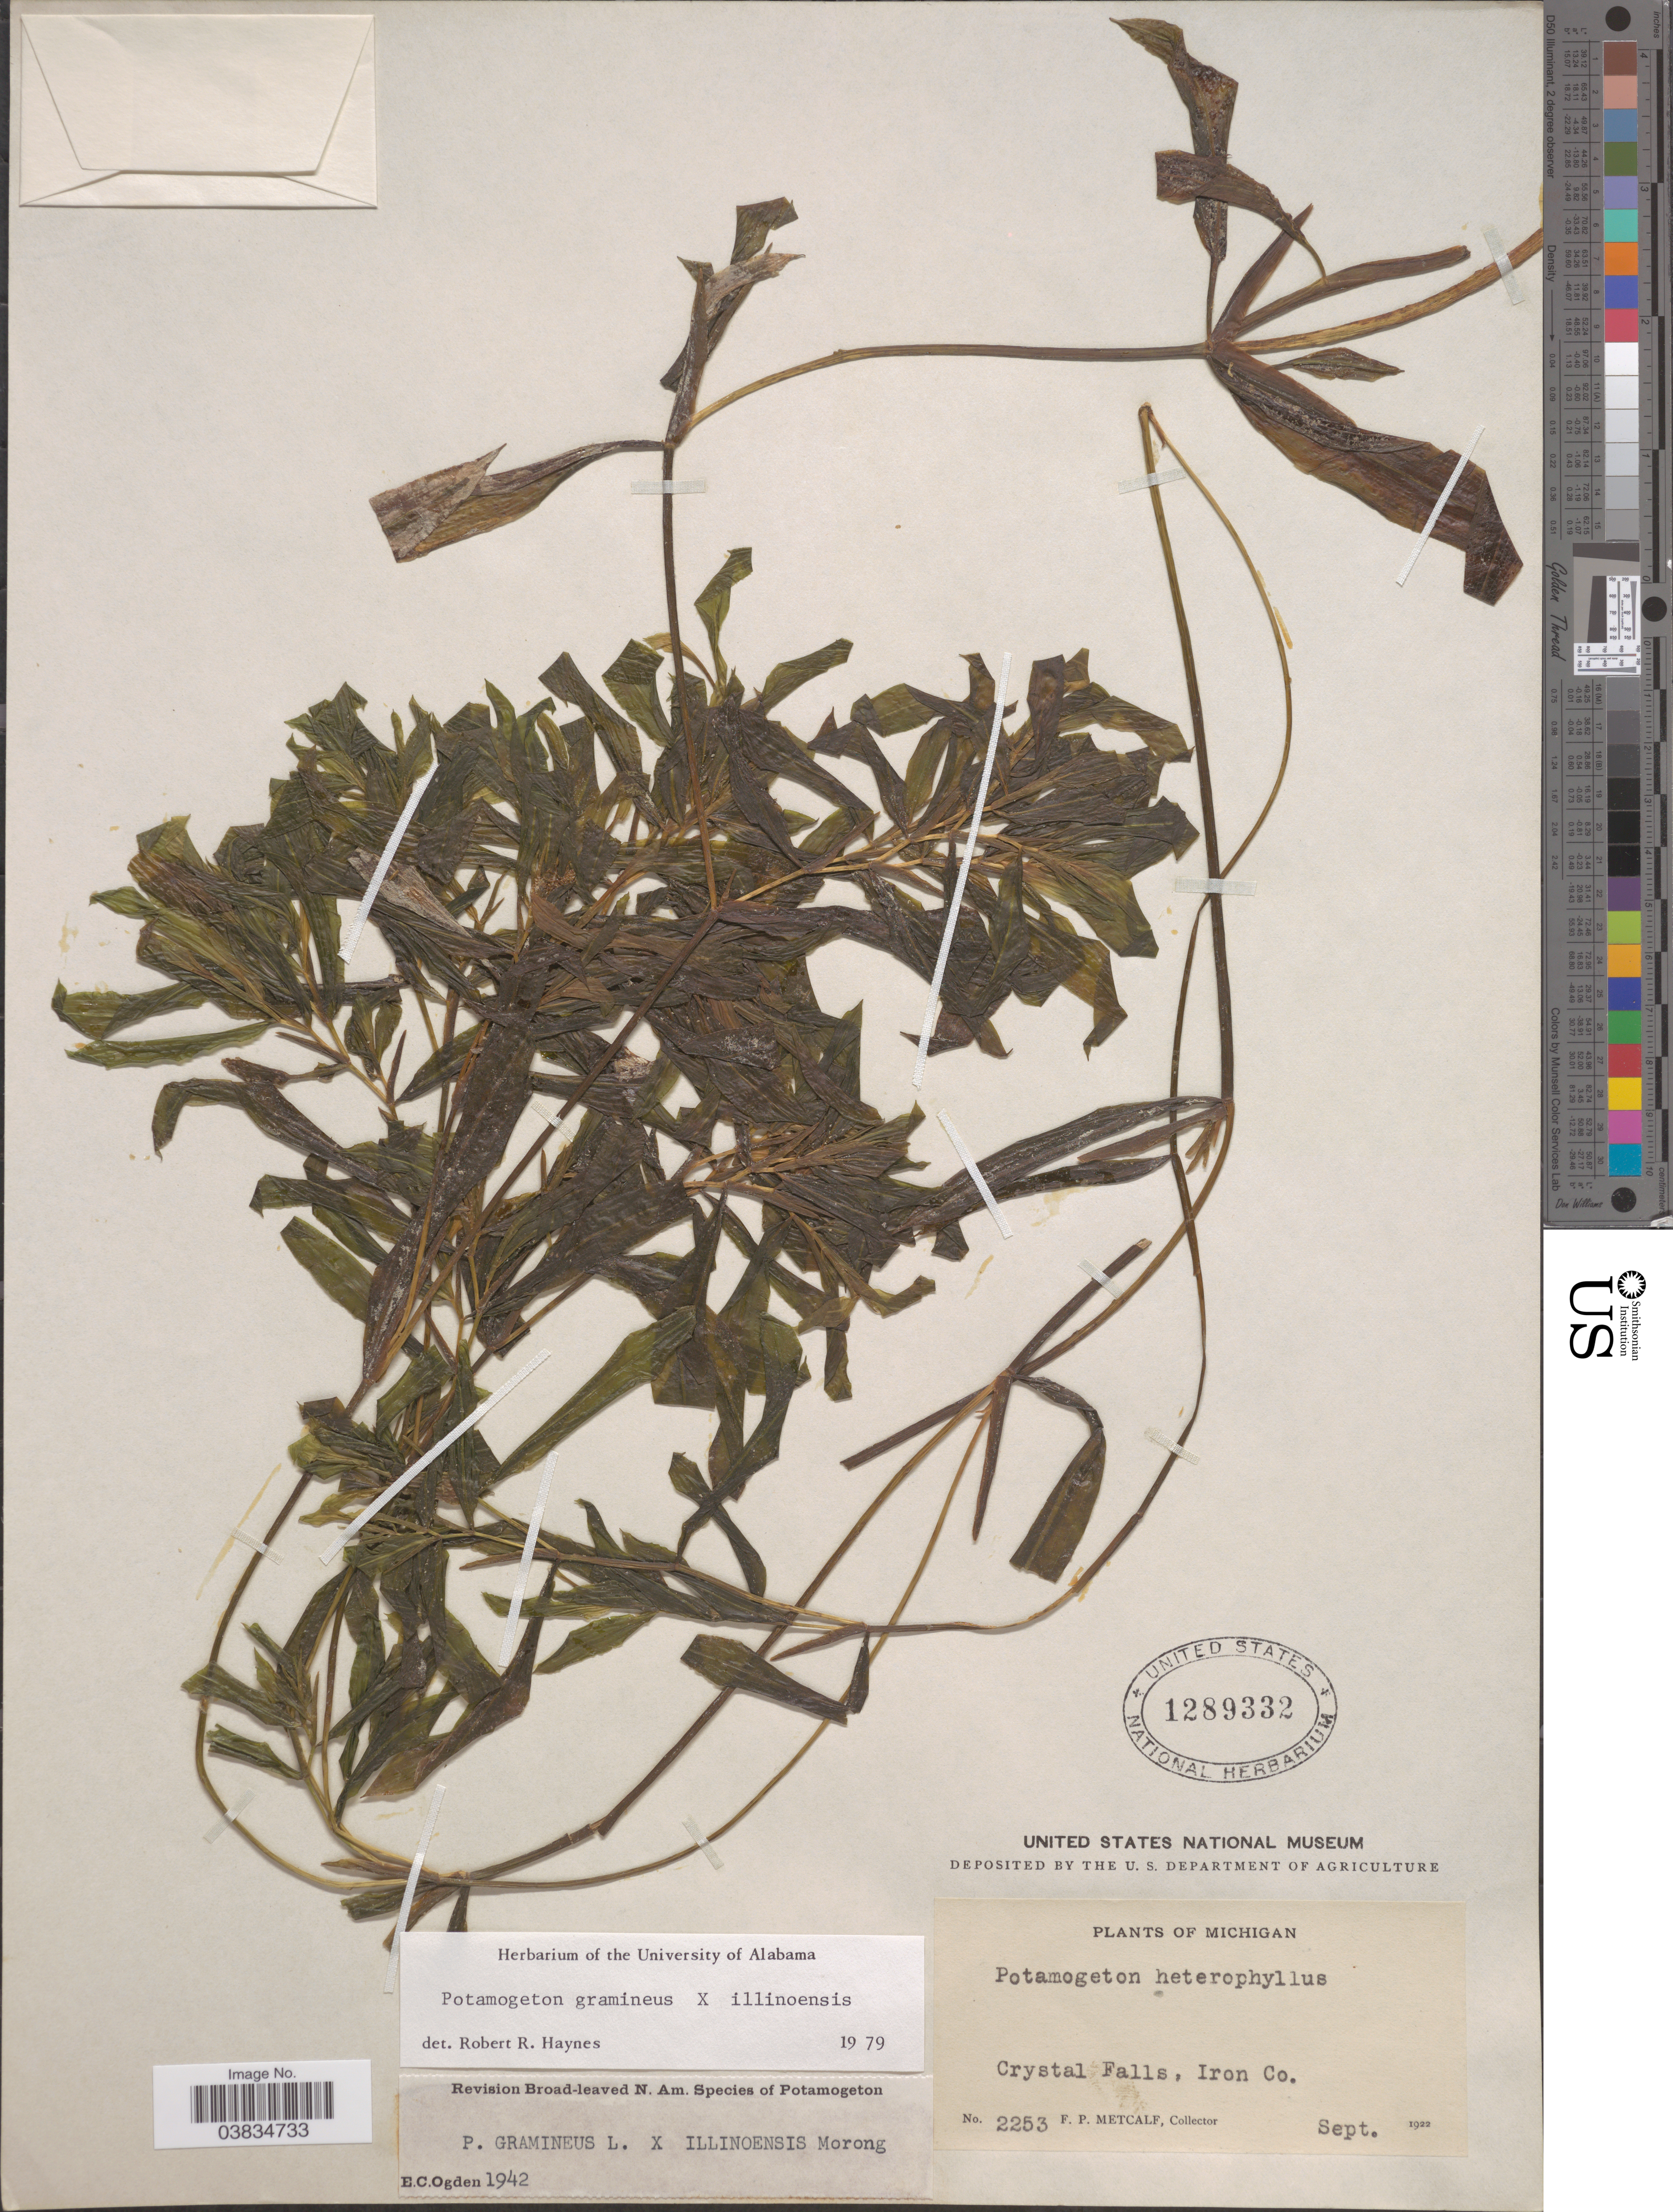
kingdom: Plantae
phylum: Tracheophyta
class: Liliopsida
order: Alismatales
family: Potamogetonaceae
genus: Potamogeton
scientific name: Potamogeton gramineus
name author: L.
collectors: F. Metcalf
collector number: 2253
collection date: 1922-09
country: United States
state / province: Michigan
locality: Crystal Falls, Iron Co.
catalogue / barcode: US 1289332